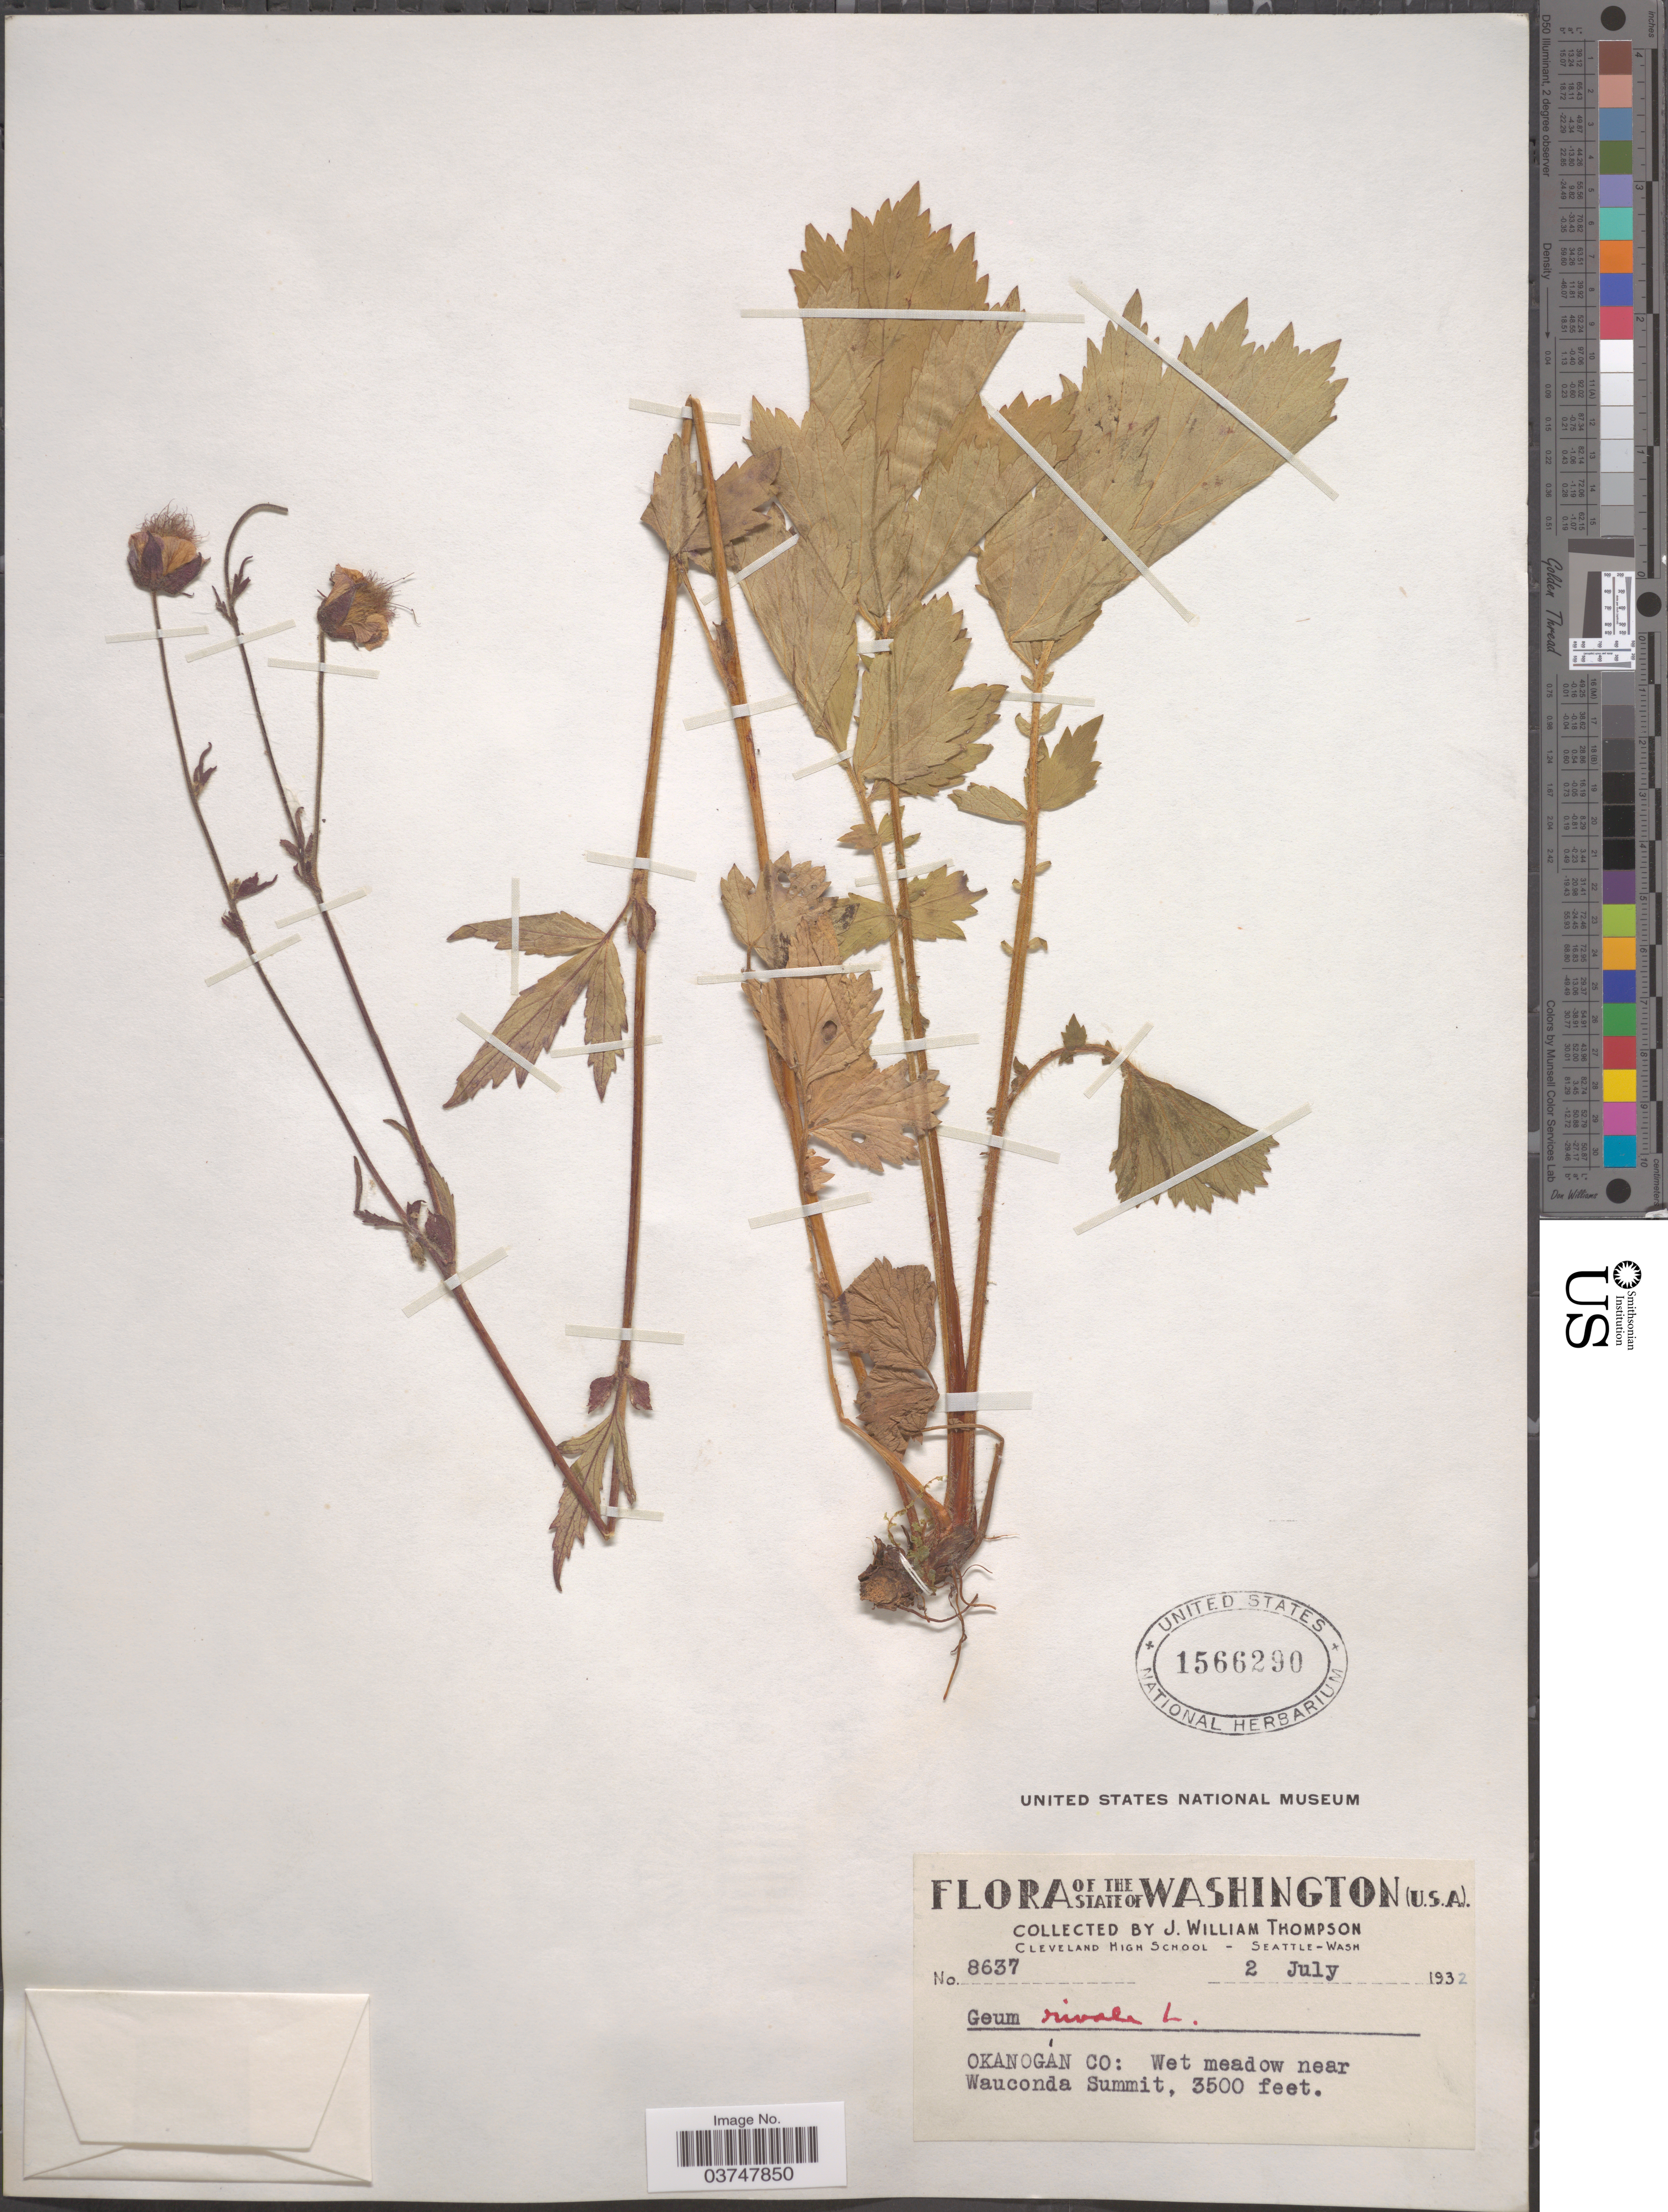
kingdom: Plantae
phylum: Tracheophyta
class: Magnoliopsida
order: Rosales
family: Rosaceae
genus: Geum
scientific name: Geum rivale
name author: L.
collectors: J. W. Thompson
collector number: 8637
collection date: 1932-07-02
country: United States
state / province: Washington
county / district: Okanogan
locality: Okanogan Co: Wet meadow near Wauconda Summit.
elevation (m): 1067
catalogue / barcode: US 1566290